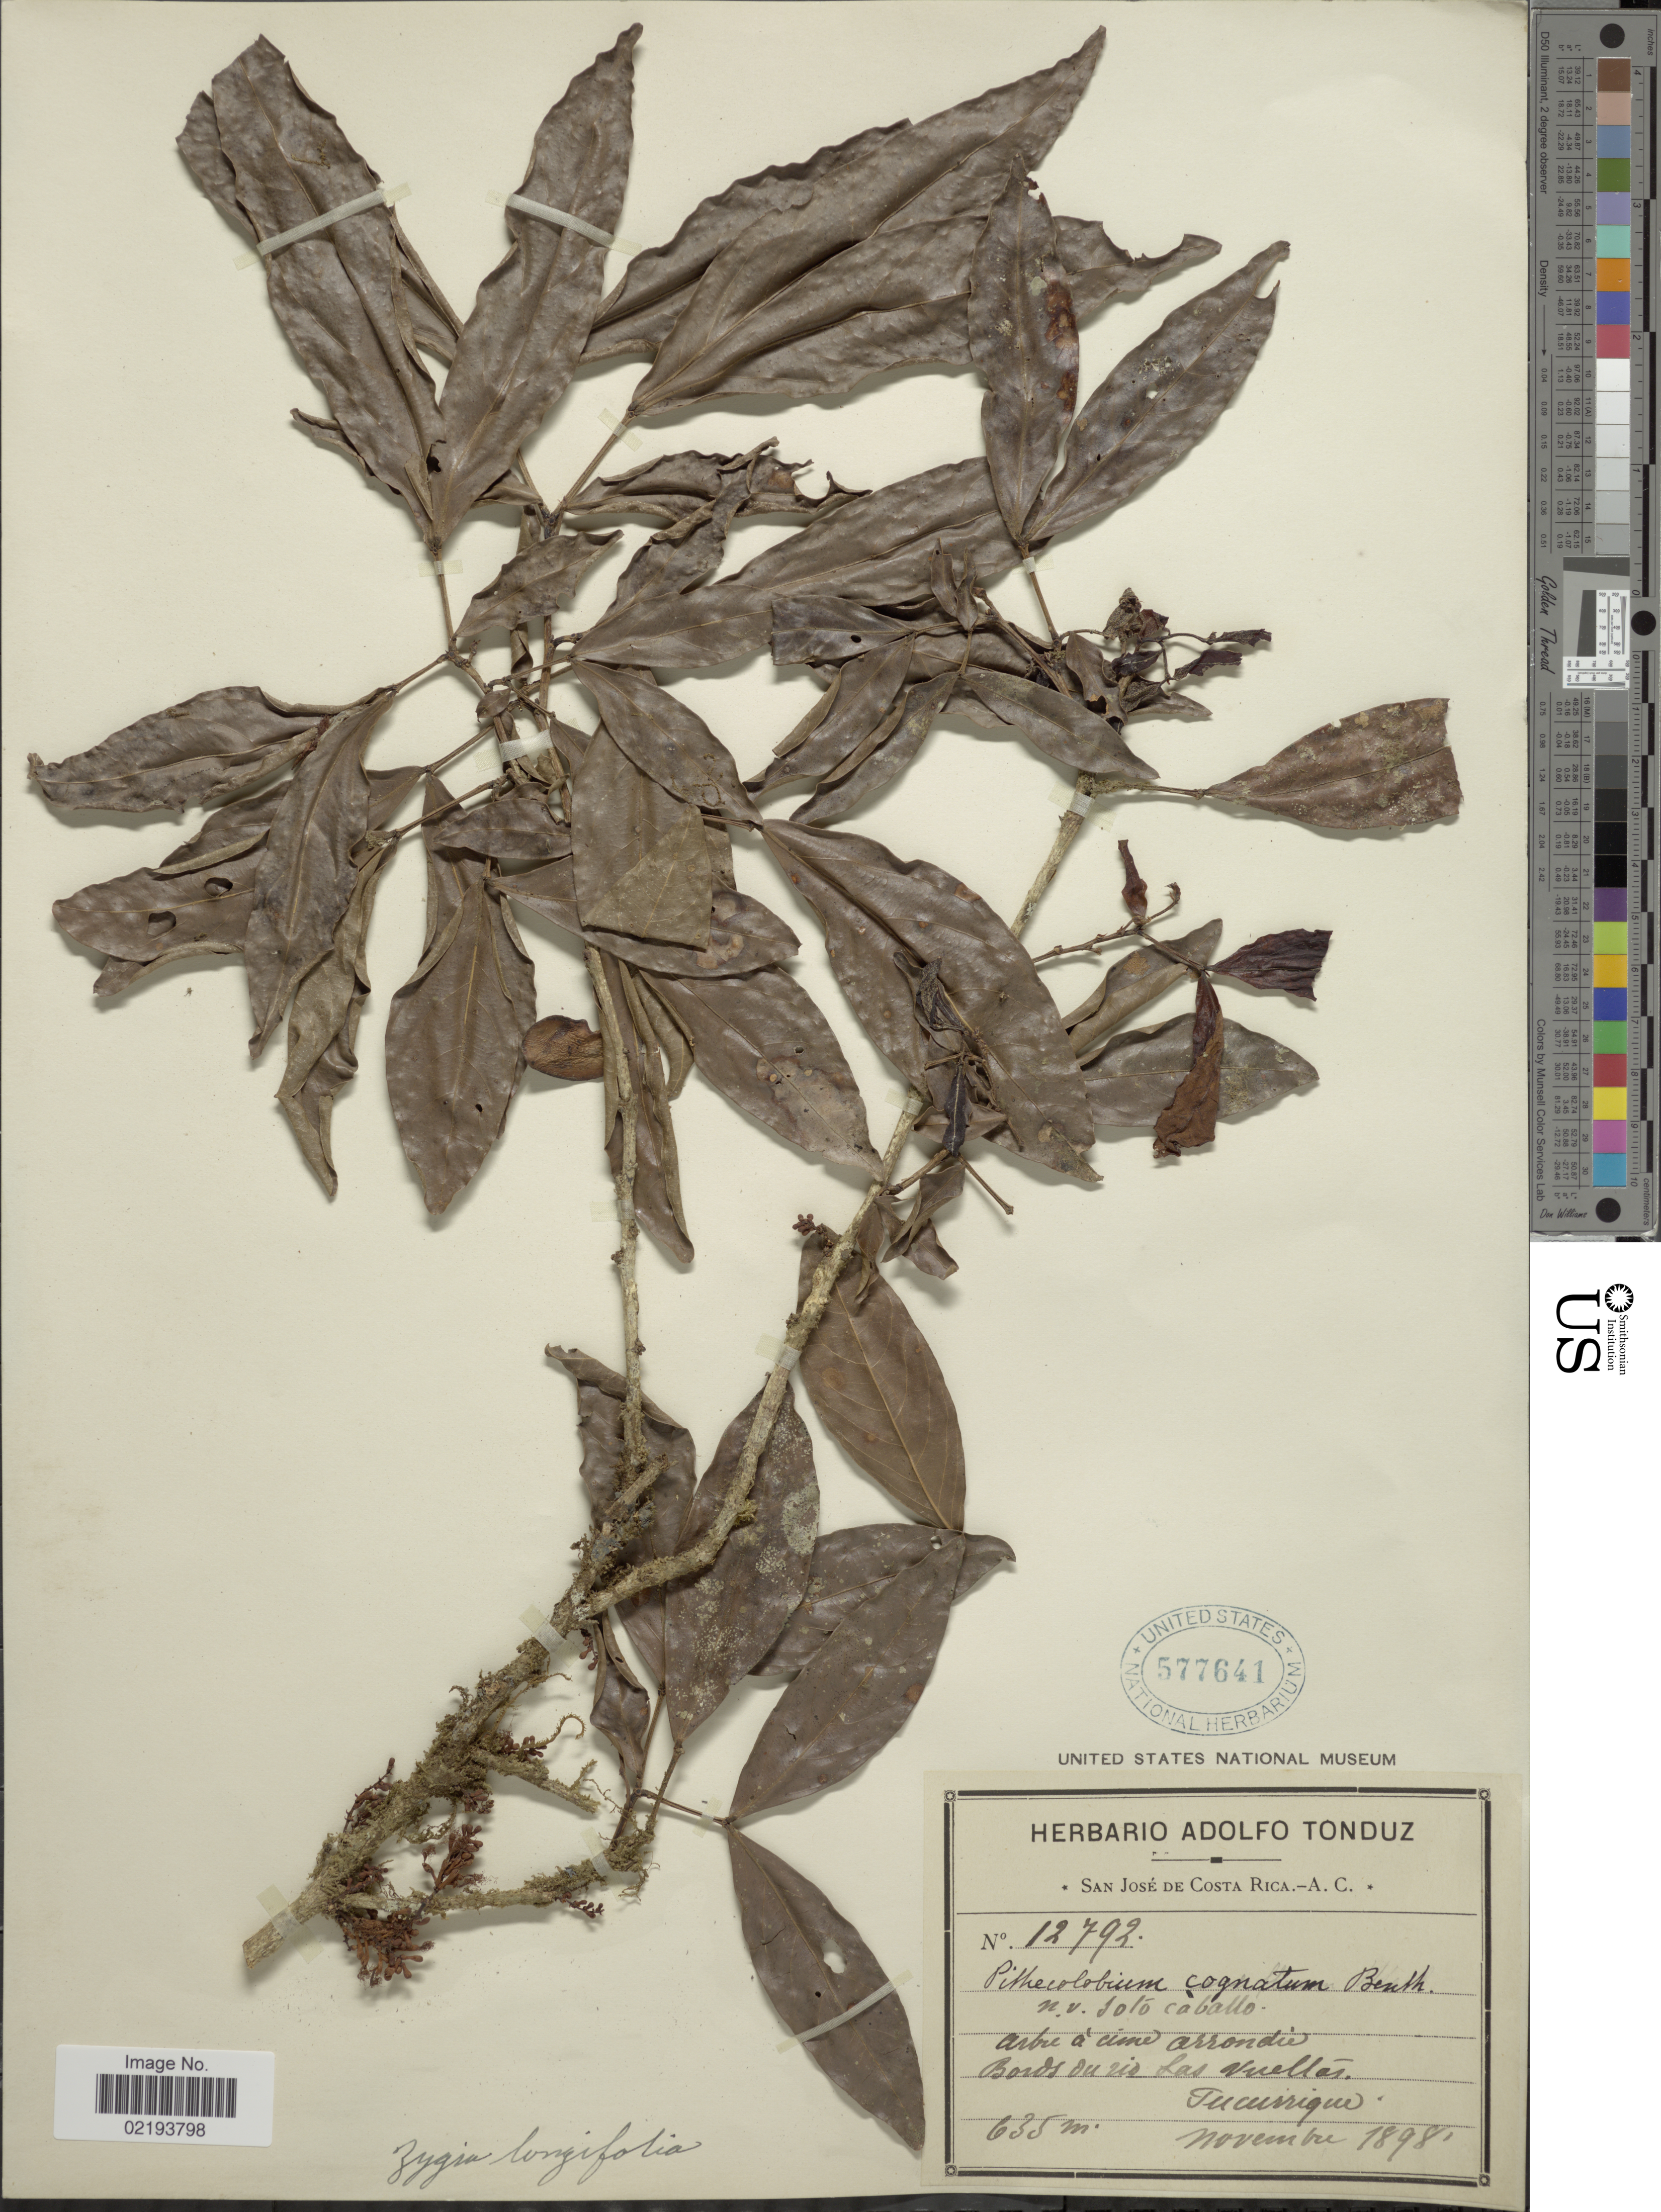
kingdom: Plantae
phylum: Tracheophyta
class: Magnoliopsida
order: Fabales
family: Fabaceae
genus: Zygia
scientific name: Zygia longifolia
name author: (Willd.) Britton & Rose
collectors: ex Herb. Adolfo Tonduz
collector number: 12792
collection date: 1898-11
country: Costa Rica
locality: Bords du rio Las Vueltas. Tucurrique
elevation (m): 635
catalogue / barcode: US 577641